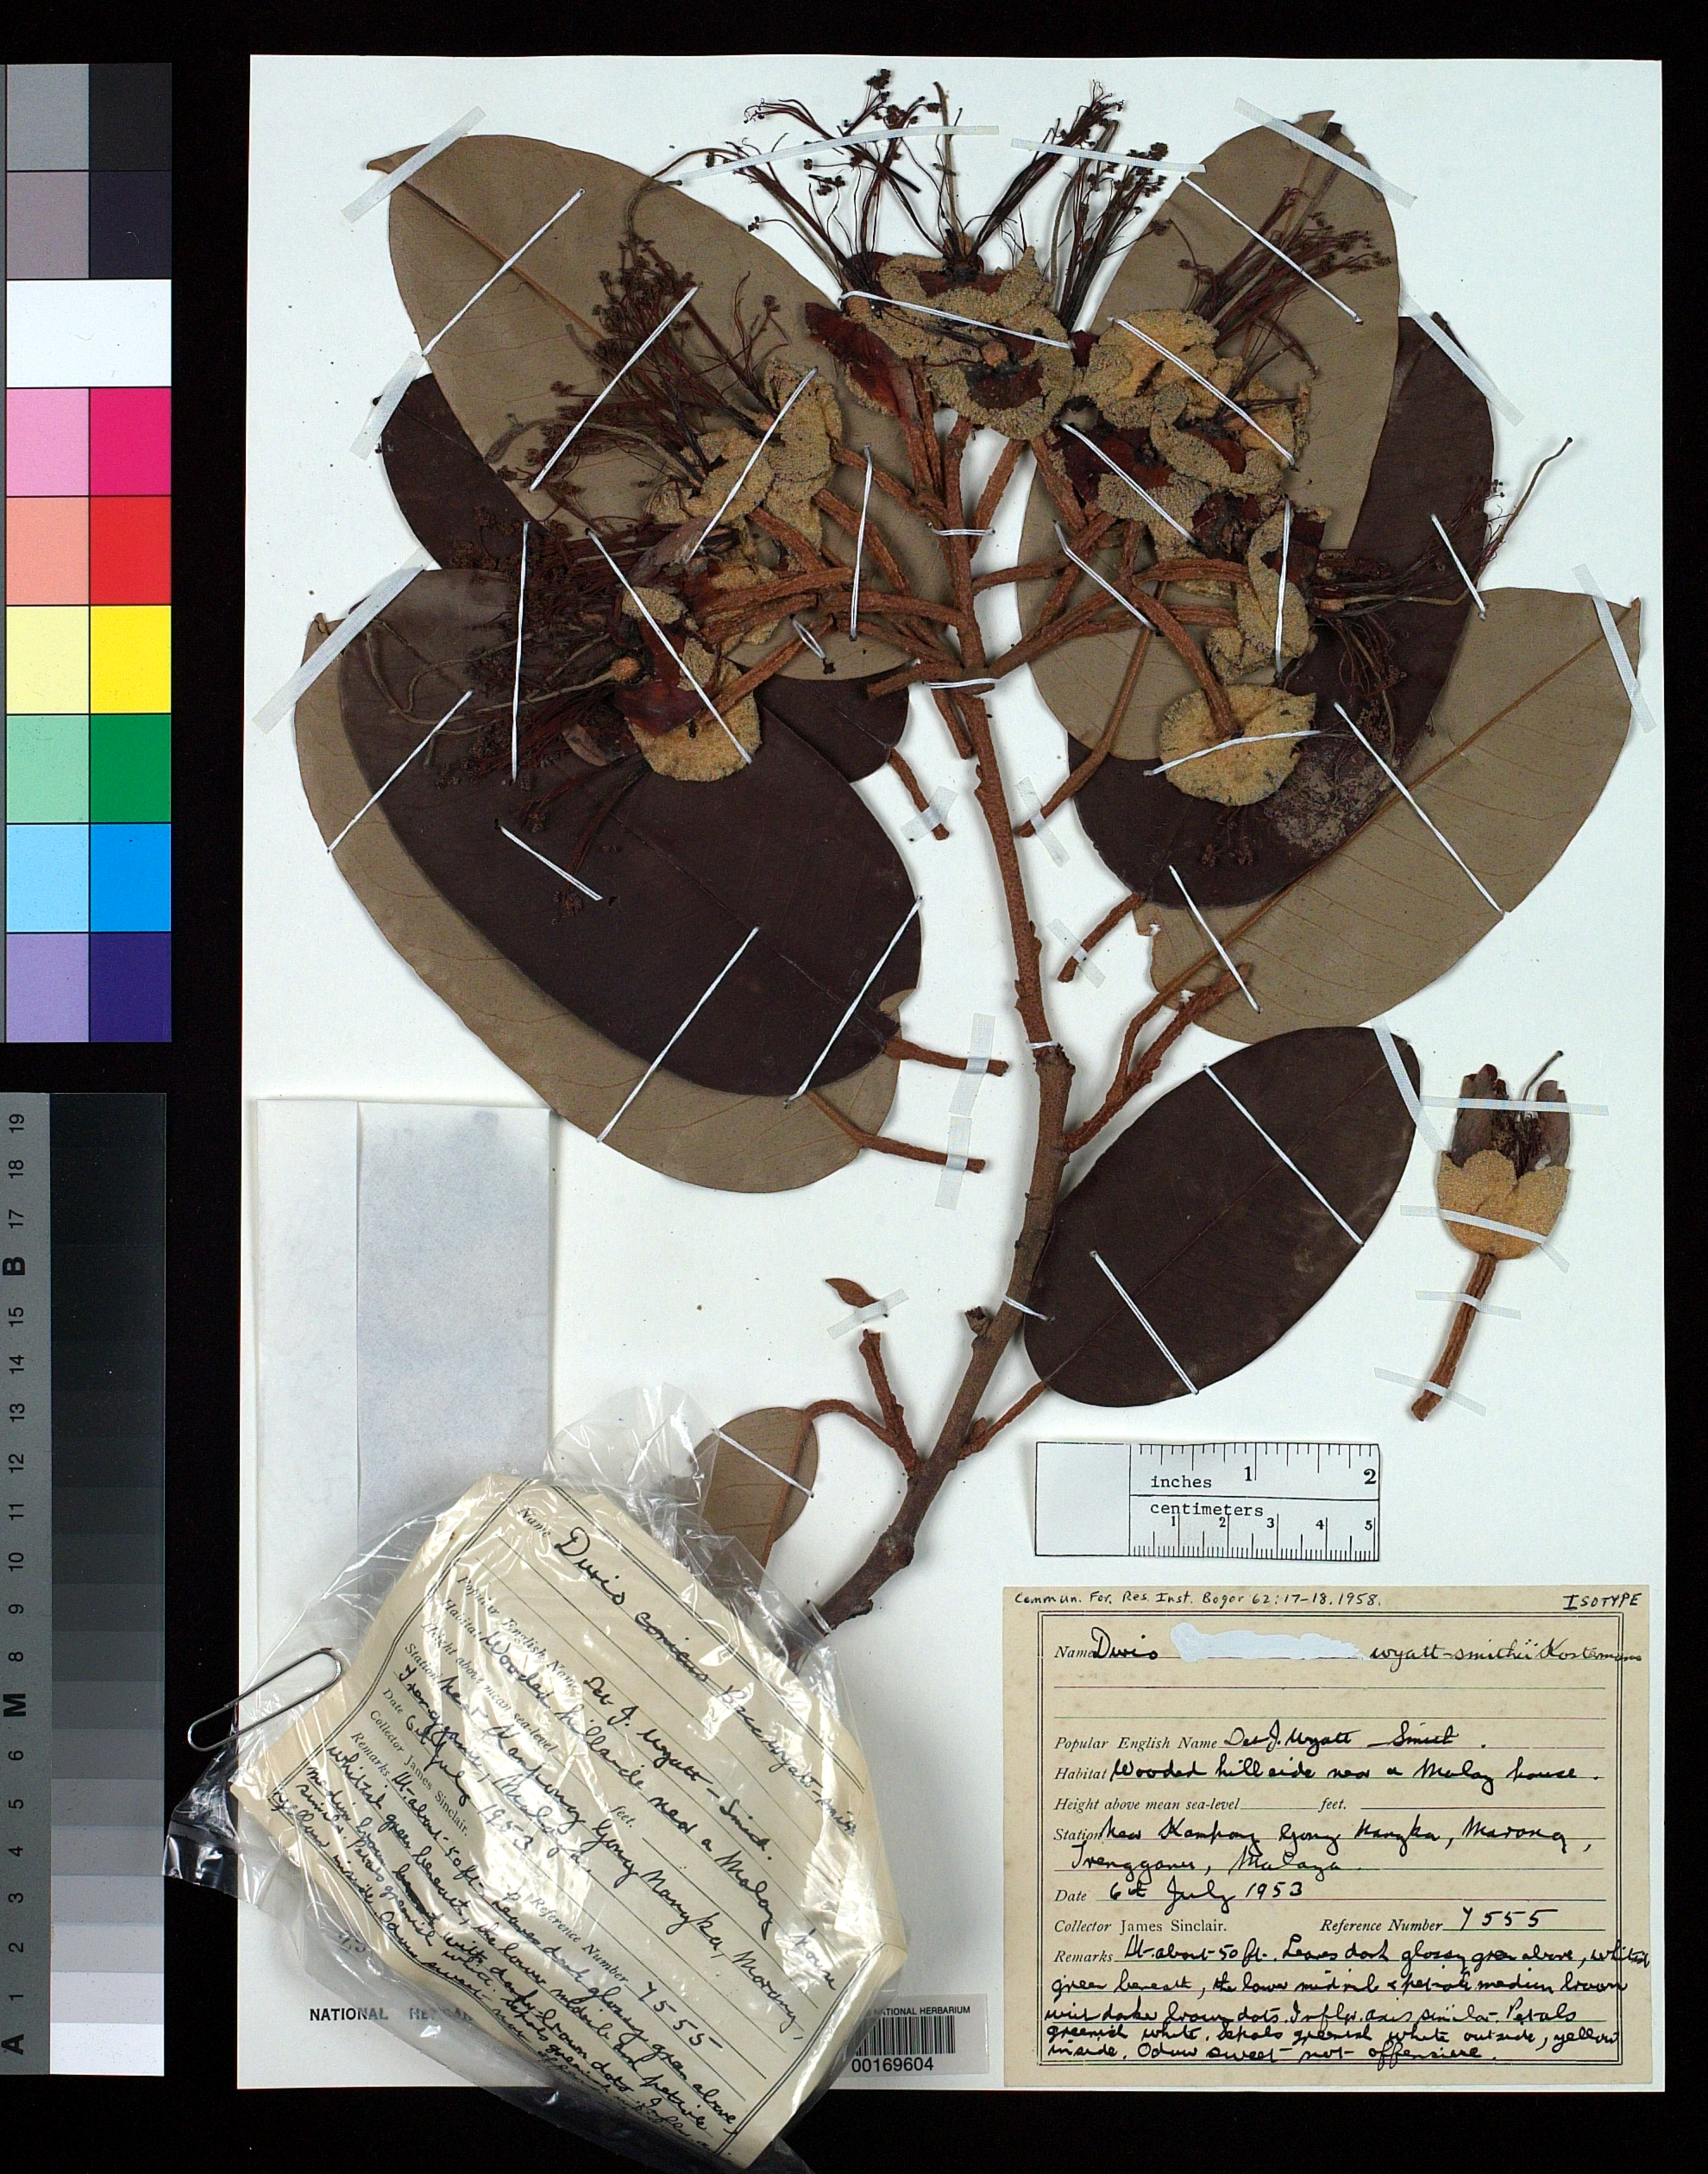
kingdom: Plantae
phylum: Tracheophyta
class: Magnoliopsida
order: Malvales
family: Malvaceae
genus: Durio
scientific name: Durio wyatt-smithii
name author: Kosterm.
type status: Isotype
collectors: J. Sinclair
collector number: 7555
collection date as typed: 06 Jul 1955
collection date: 1955-07-06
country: Malaysia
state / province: Terengganu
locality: Near Kampong, Gong Nanyka, Morang. [Malay Peninsula]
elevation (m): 15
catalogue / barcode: US 2912642